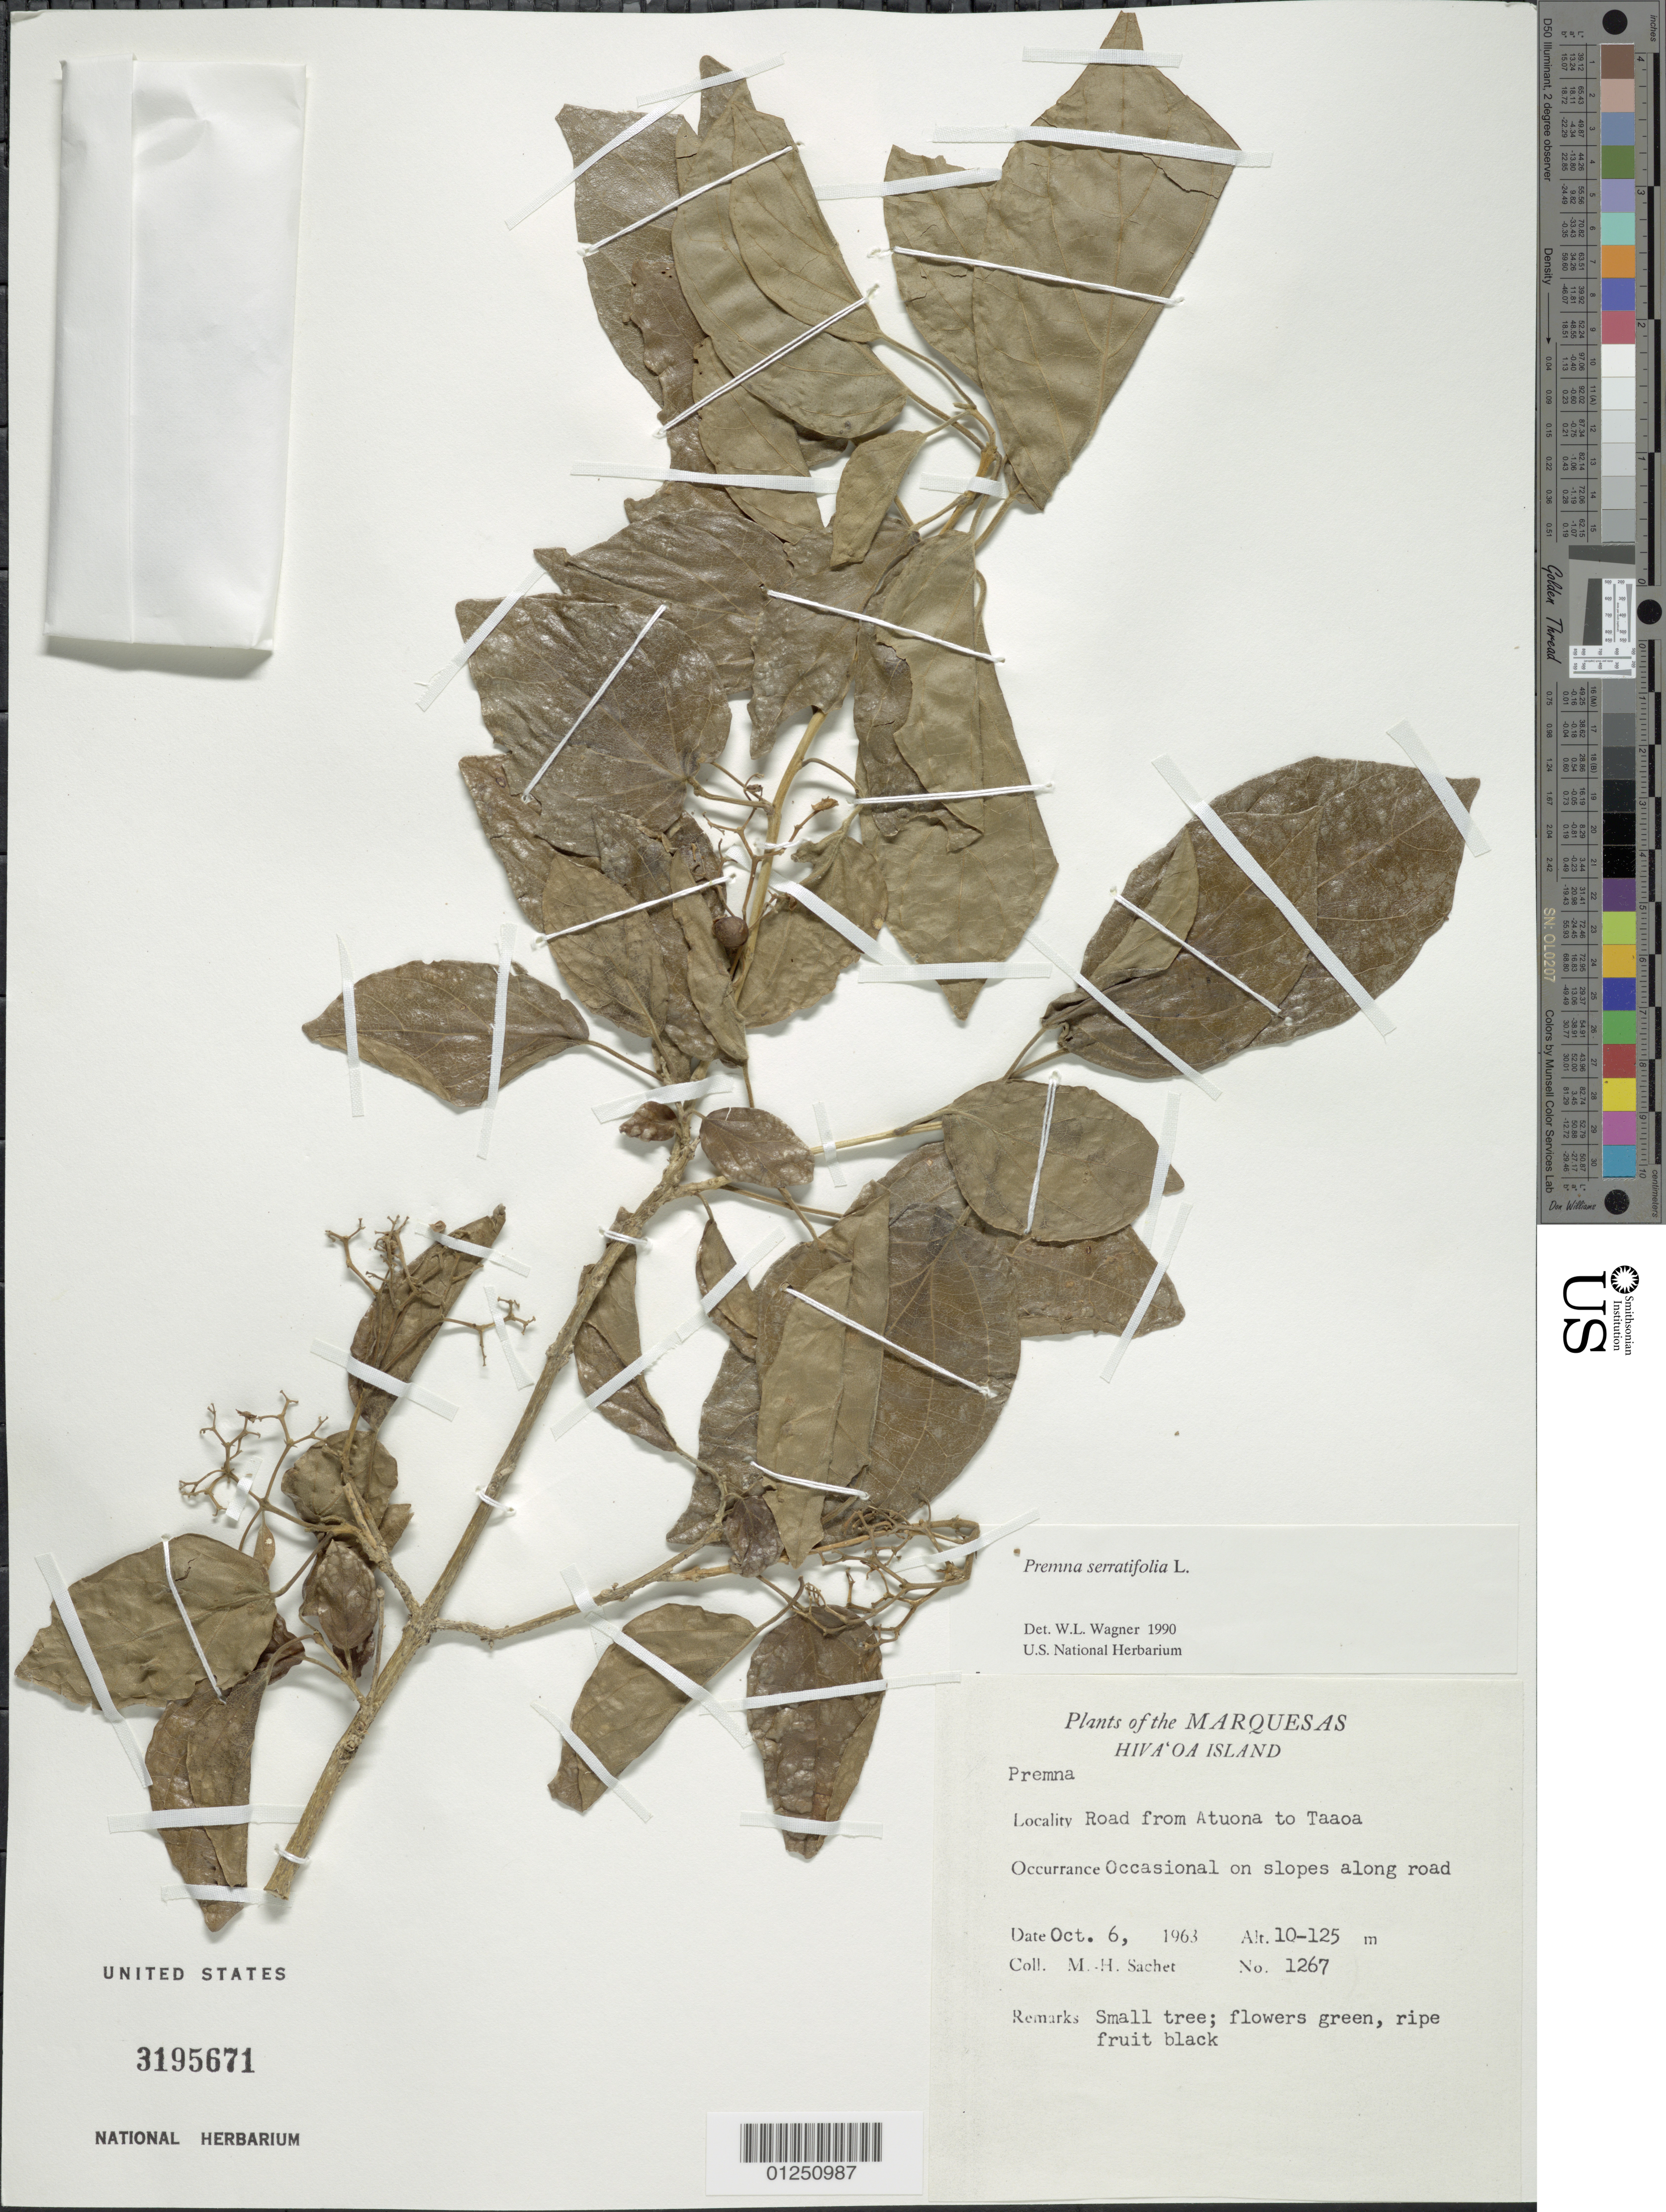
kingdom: Plantae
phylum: Tracheophyta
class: Magnoliopsida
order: Lamiales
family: Lamiaceae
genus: Premna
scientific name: Premna serratifolia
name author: L.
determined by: Wagner, W. L., (BOT), Smithsonian Institution - National Museum of Natural History (UNITED STATES)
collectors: M.-H. Sachet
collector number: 1267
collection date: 1963-10-06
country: French Polynesia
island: Hiva Oa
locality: Road from Atuona to Taaoa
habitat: Occasional on slopes along road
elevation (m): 10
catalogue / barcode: US 3195671